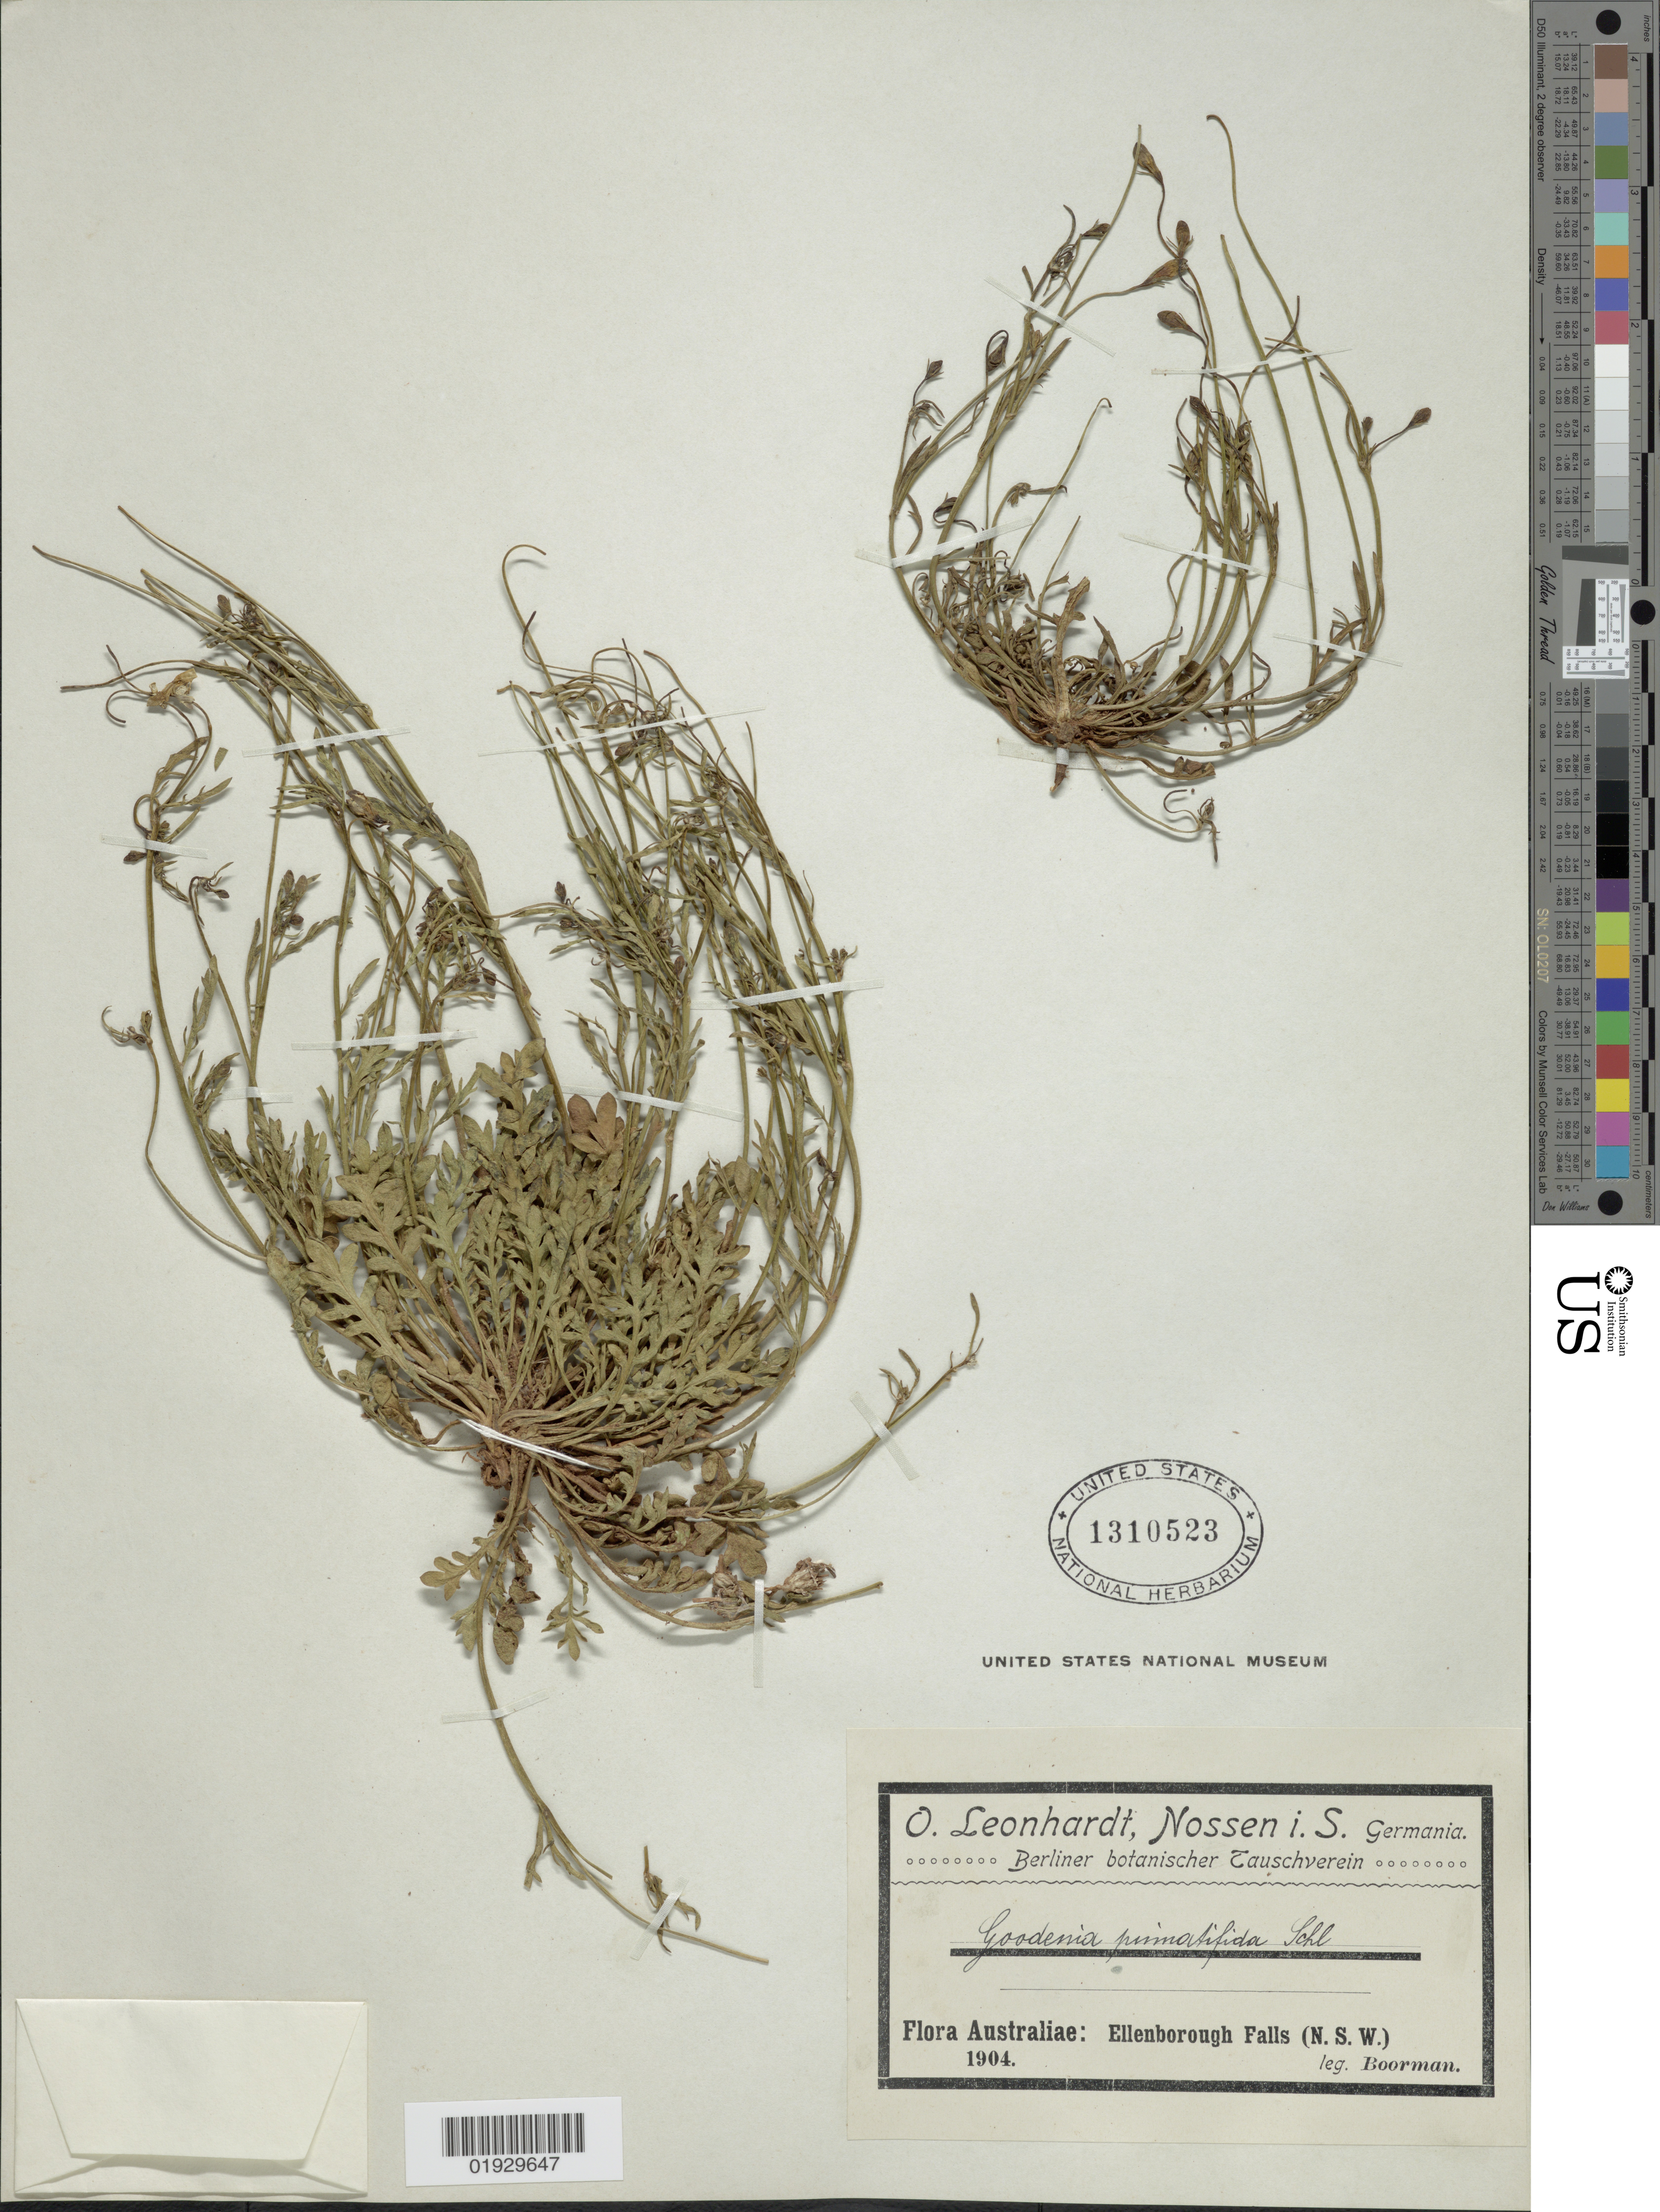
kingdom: Plantae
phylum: Tracheophyta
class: Magnoliopsida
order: Asterales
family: Goodeniaceae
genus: Goodenia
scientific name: Goodenia pinnatifida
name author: Schltdl.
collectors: -. Boorman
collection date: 1904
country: Australia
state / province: New South Wales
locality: Ellenborough Falls (N.S.W.).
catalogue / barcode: US 1310523